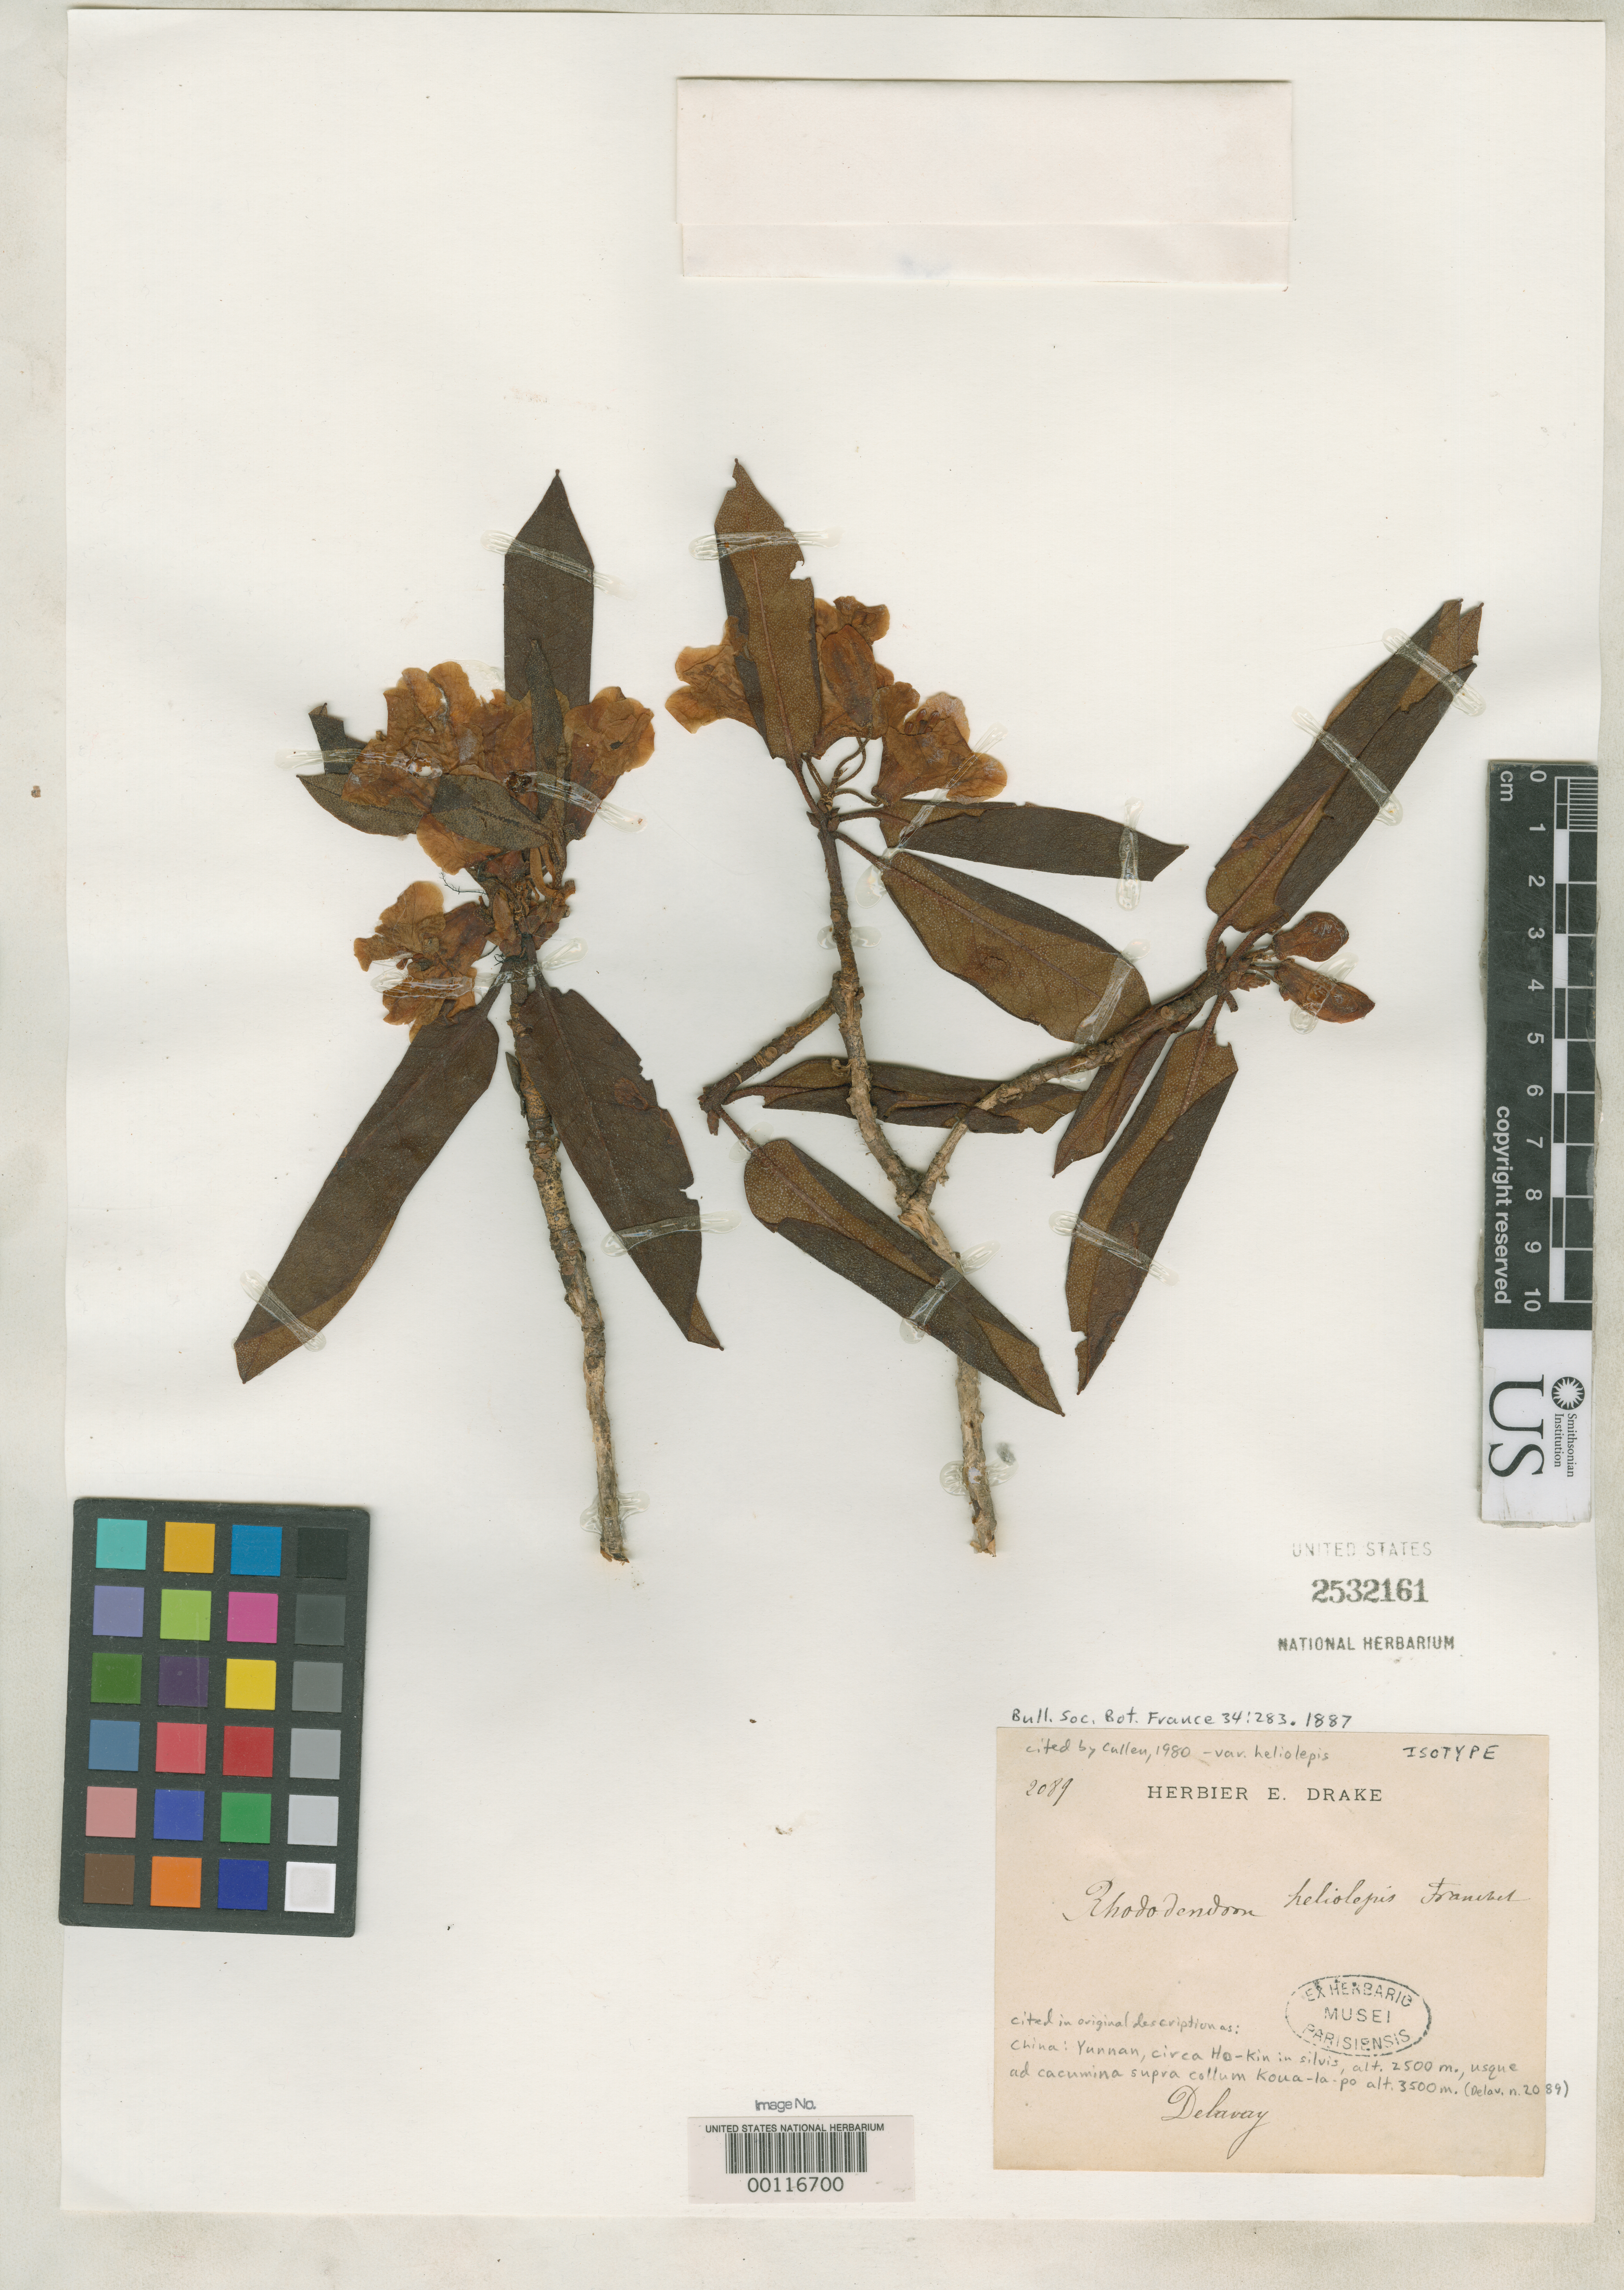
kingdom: Plantae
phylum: Tracheophyta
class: Magnoliopsida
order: Ericales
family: Ericaceae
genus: Rhododendron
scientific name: Rhododendron heliopsis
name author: Franch.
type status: Isotype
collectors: P. Delavay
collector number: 2089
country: China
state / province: Yunnan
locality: Ad Cacumina supra Collum Koua-la-po.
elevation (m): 3500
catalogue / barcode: US 2532161